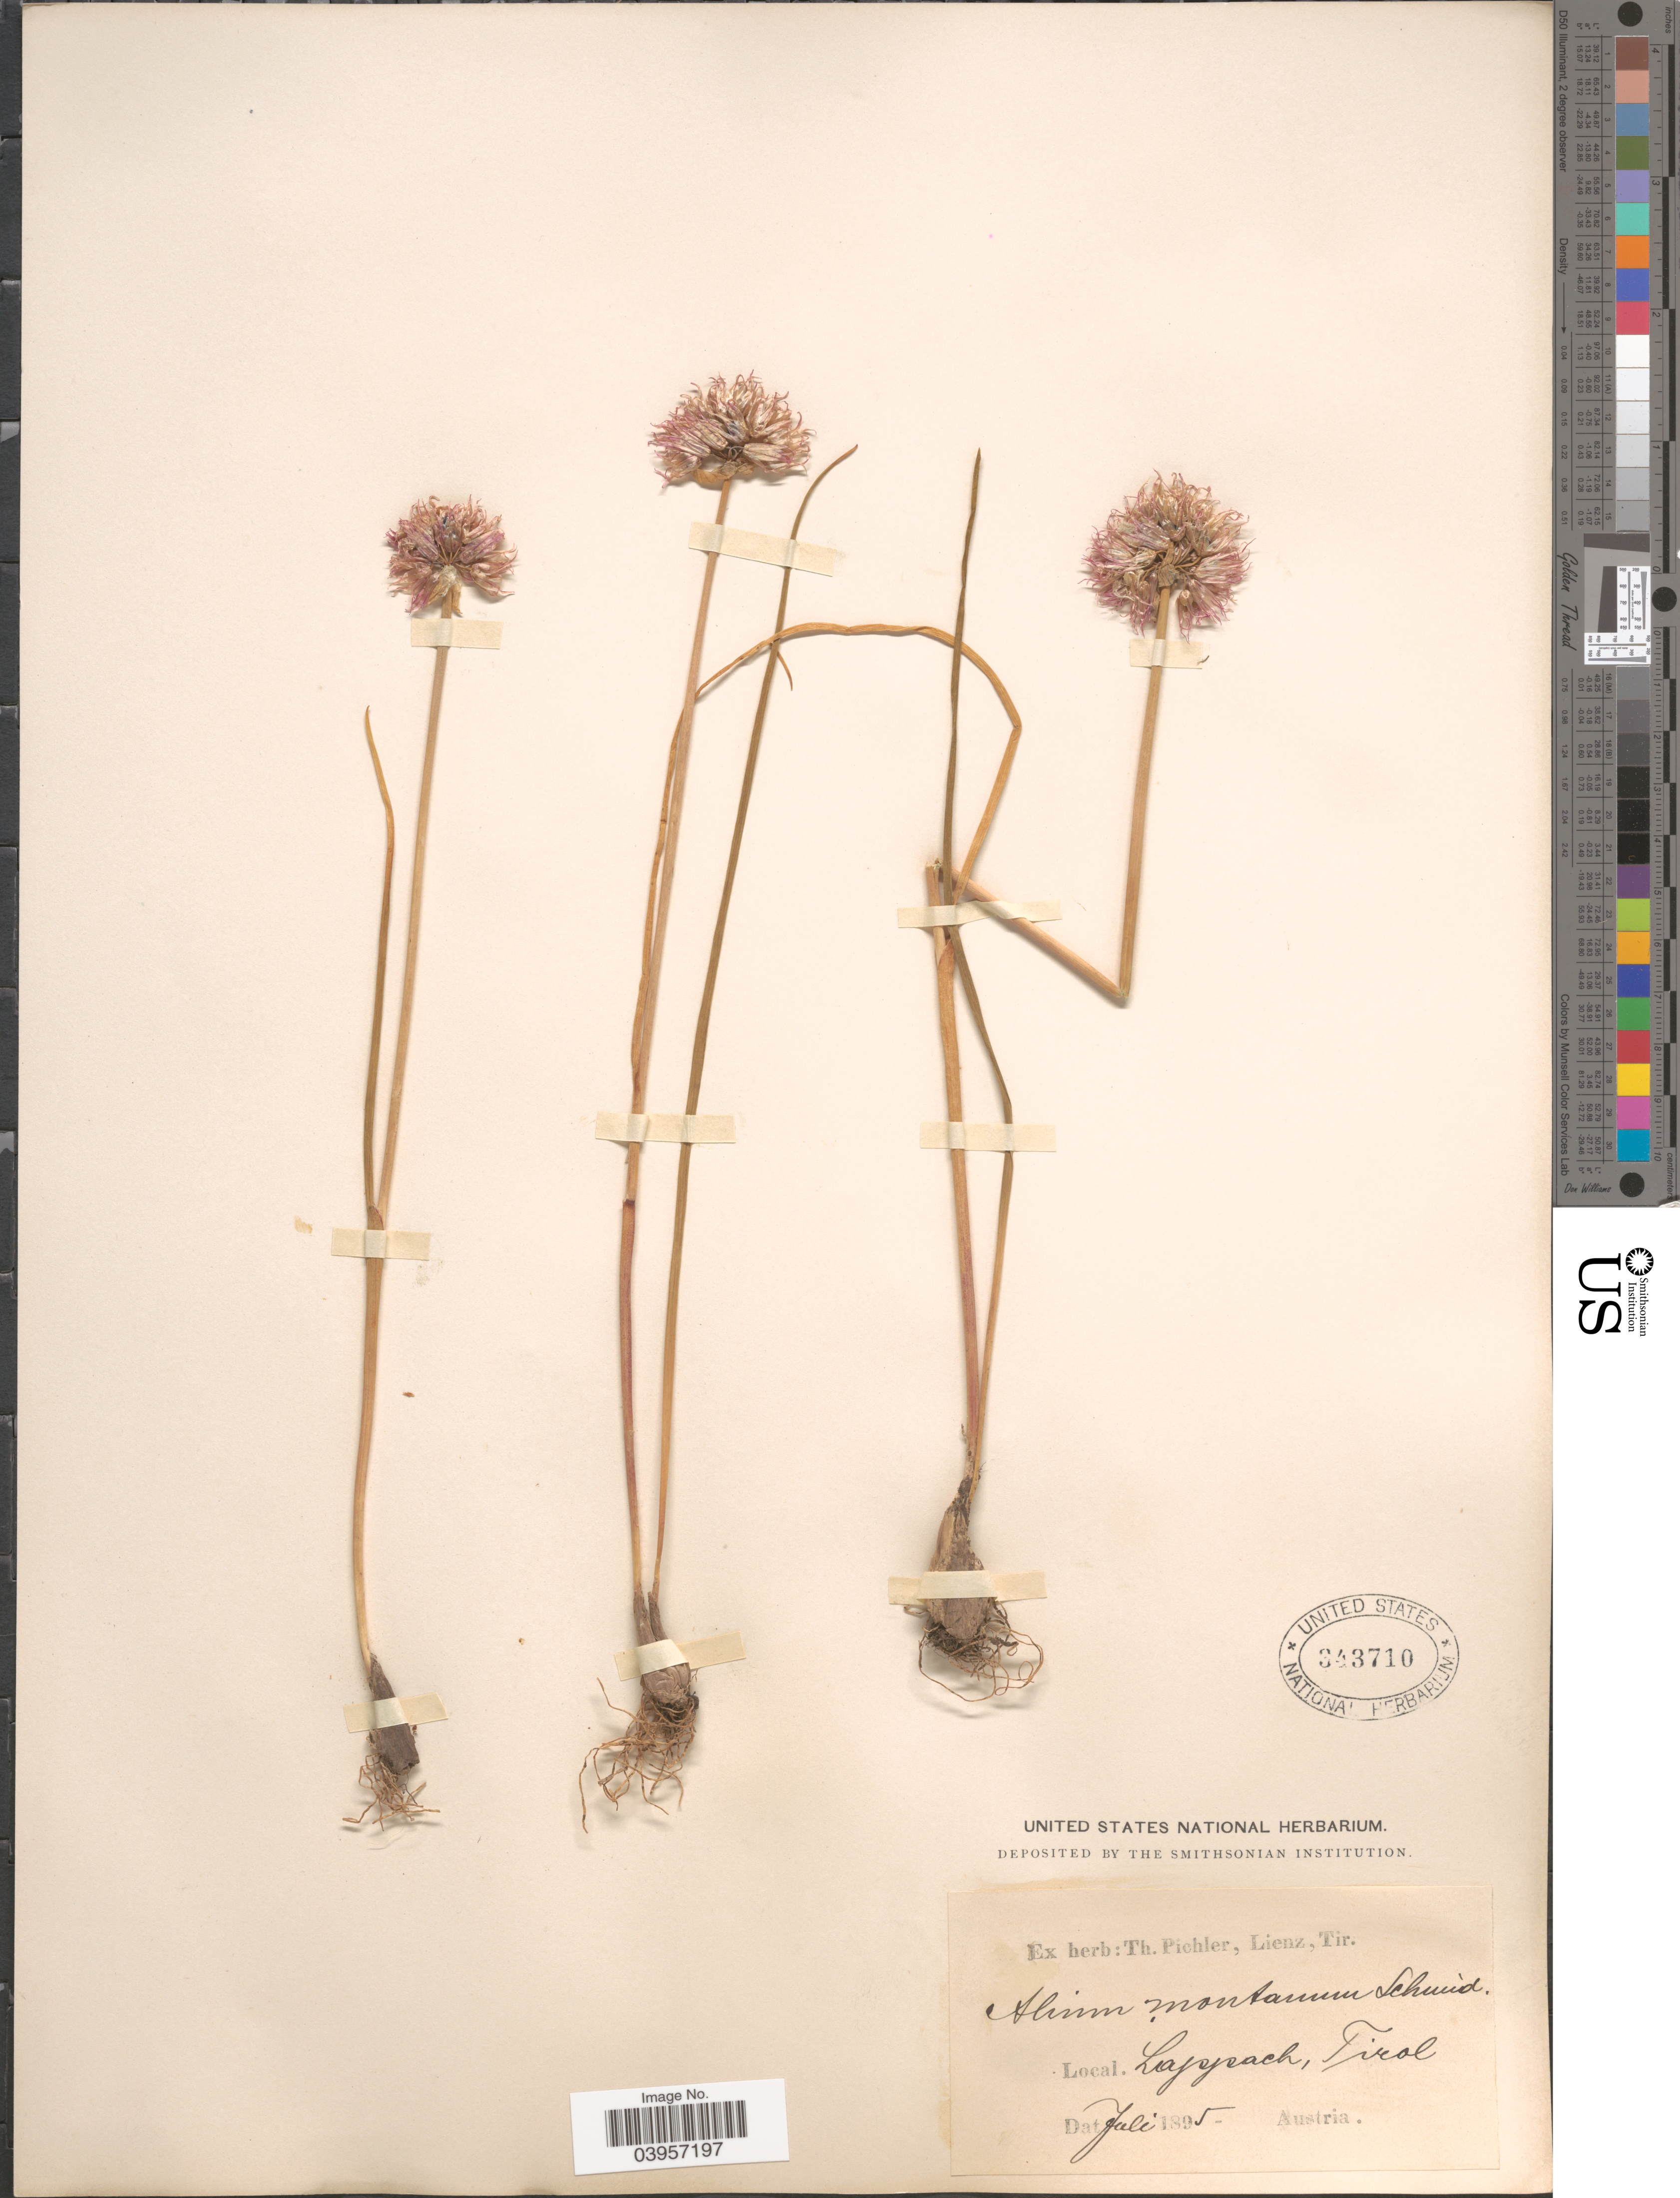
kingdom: Plantae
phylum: Tracheophyta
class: Liliopsida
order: Asparagales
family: Amaryllidaceae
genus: Allium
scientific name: Allium montanum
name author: Sm.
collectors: ex herb. T. Pichler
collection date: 1895-07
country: Austria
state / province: Tirol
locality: Lajsjach.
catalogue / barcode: US 343710